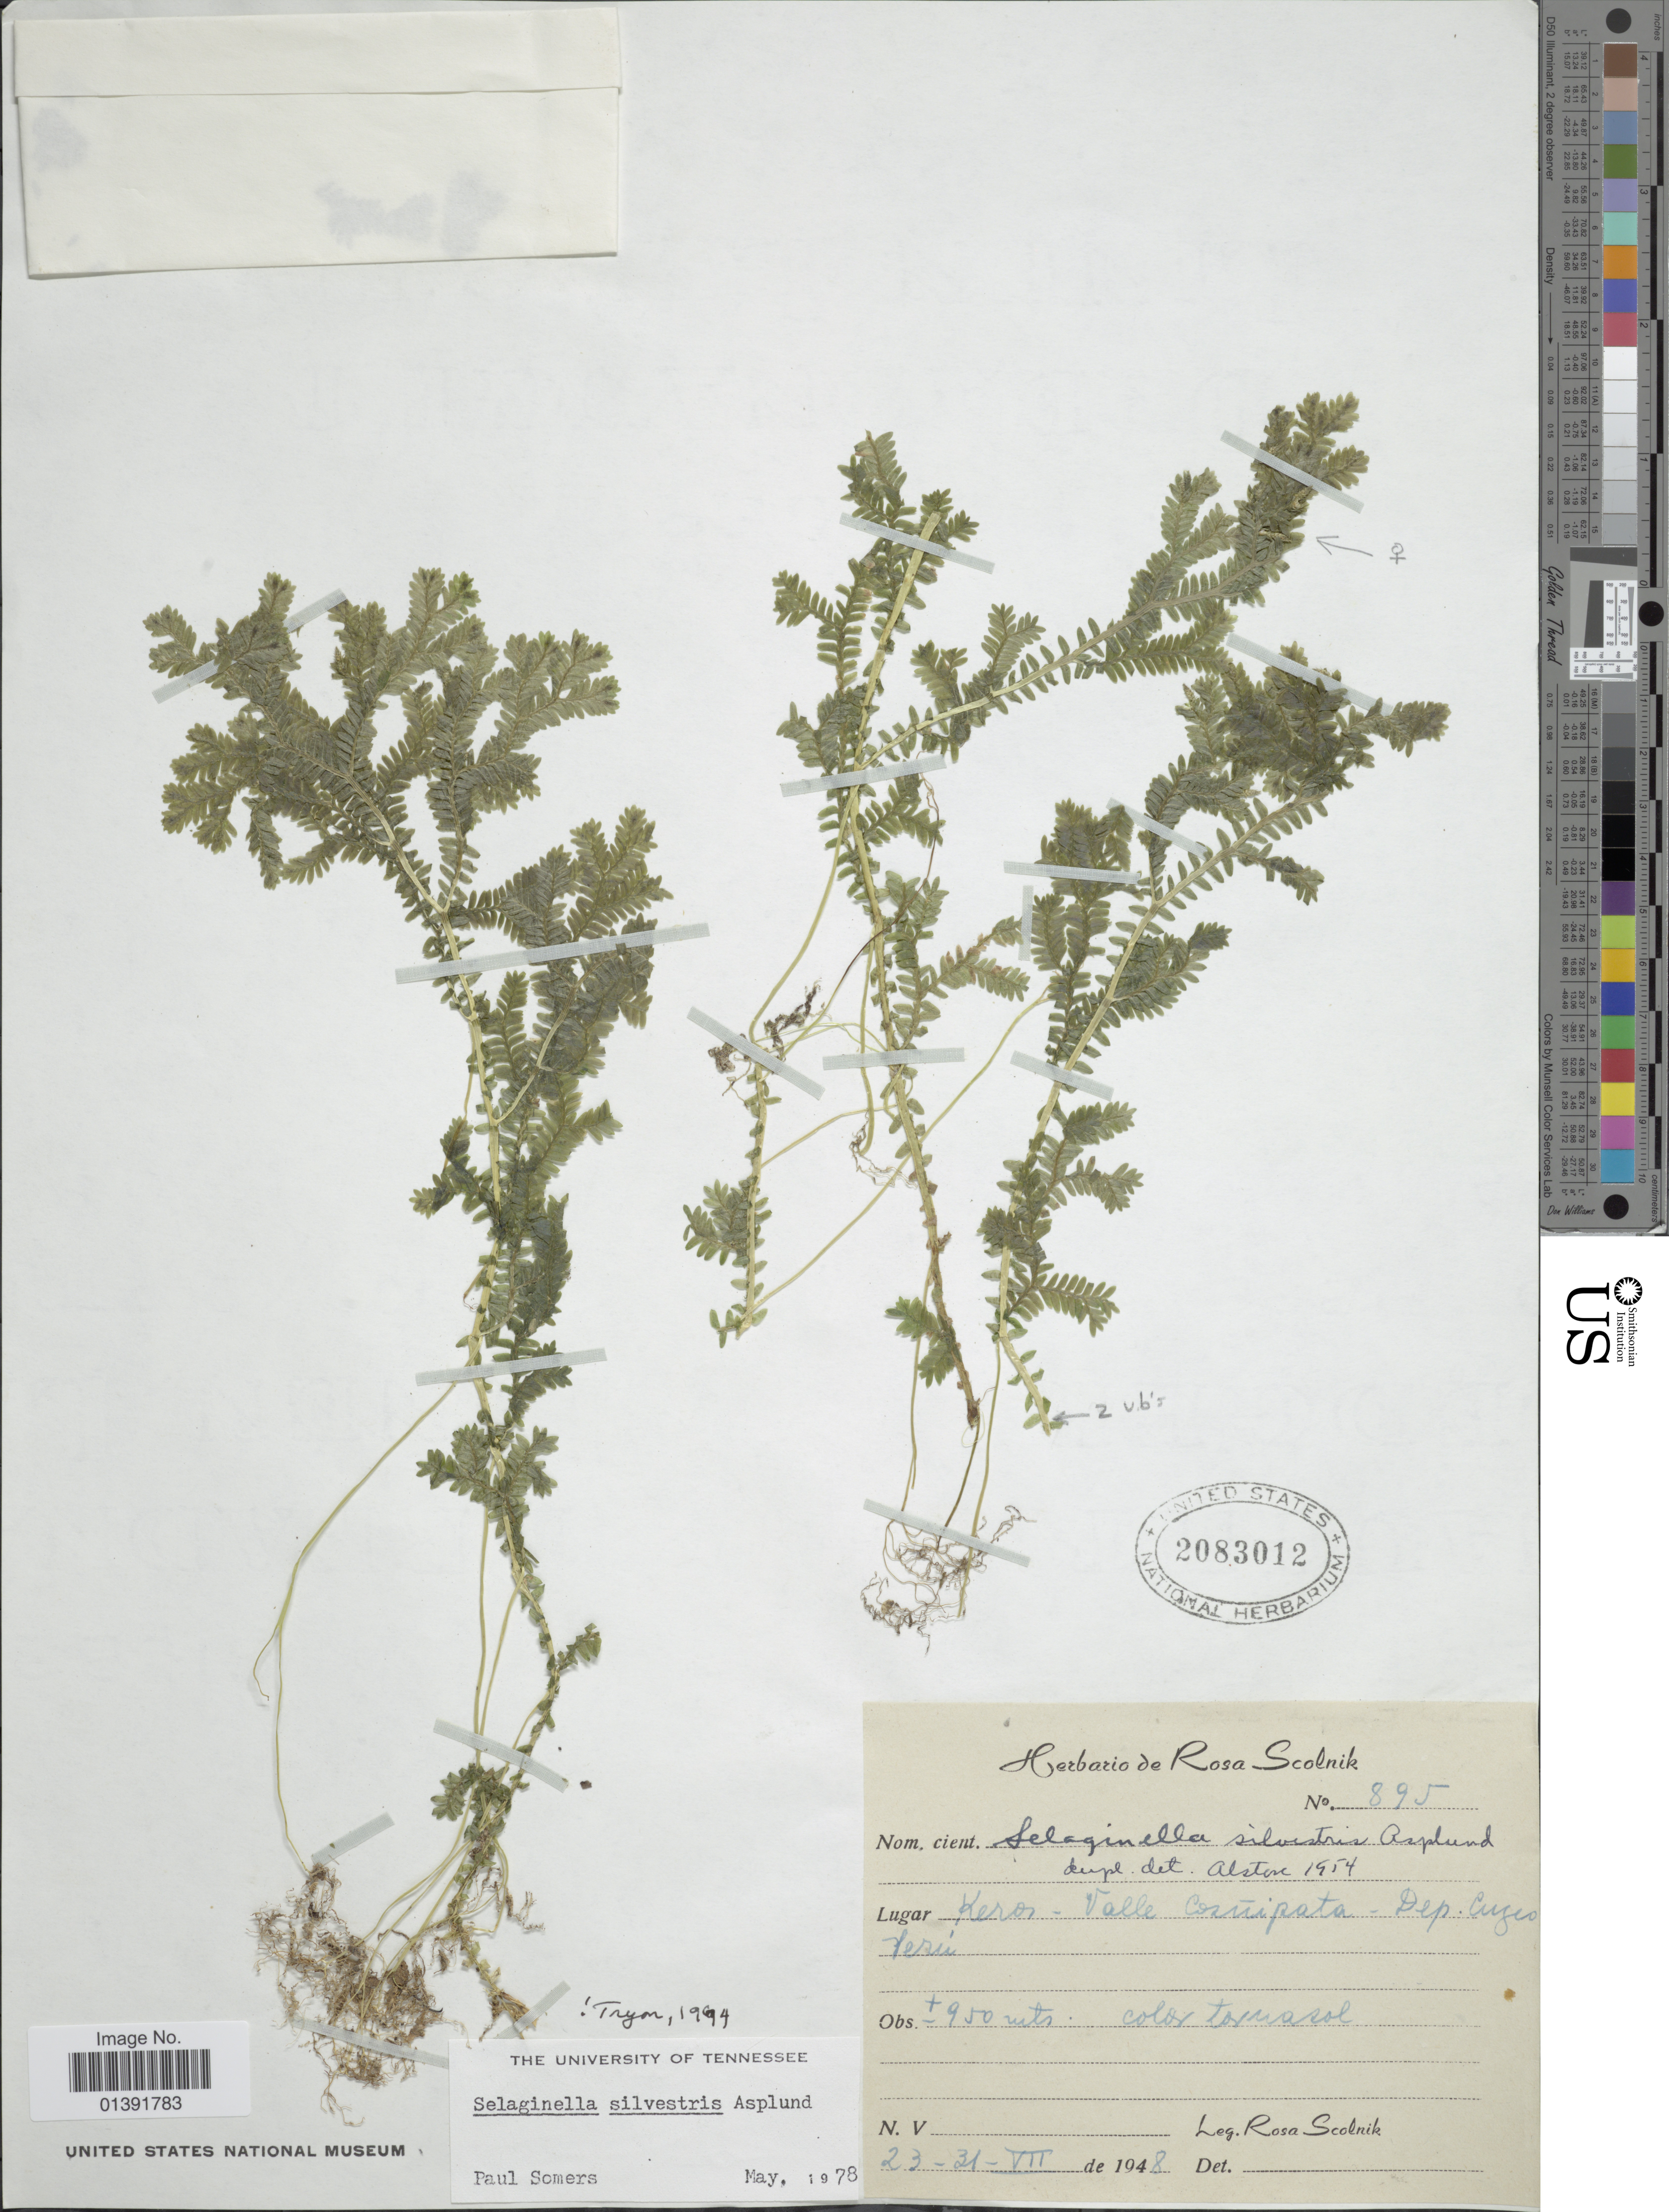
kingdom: Plantae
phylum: Tracheophyta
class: Lycopodiopsida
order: Selaginellales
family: Selaginellaceae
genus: Selaginella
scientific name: Selaginella silvestris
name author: Aspl.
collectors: R. Scolnik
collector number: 895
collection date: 1948-07-23/1948-07-31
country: Peru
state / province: Cusco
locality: Keros - Valle Cosñipata - Dep. Cuzco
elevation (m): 950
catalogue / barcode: US 2083012